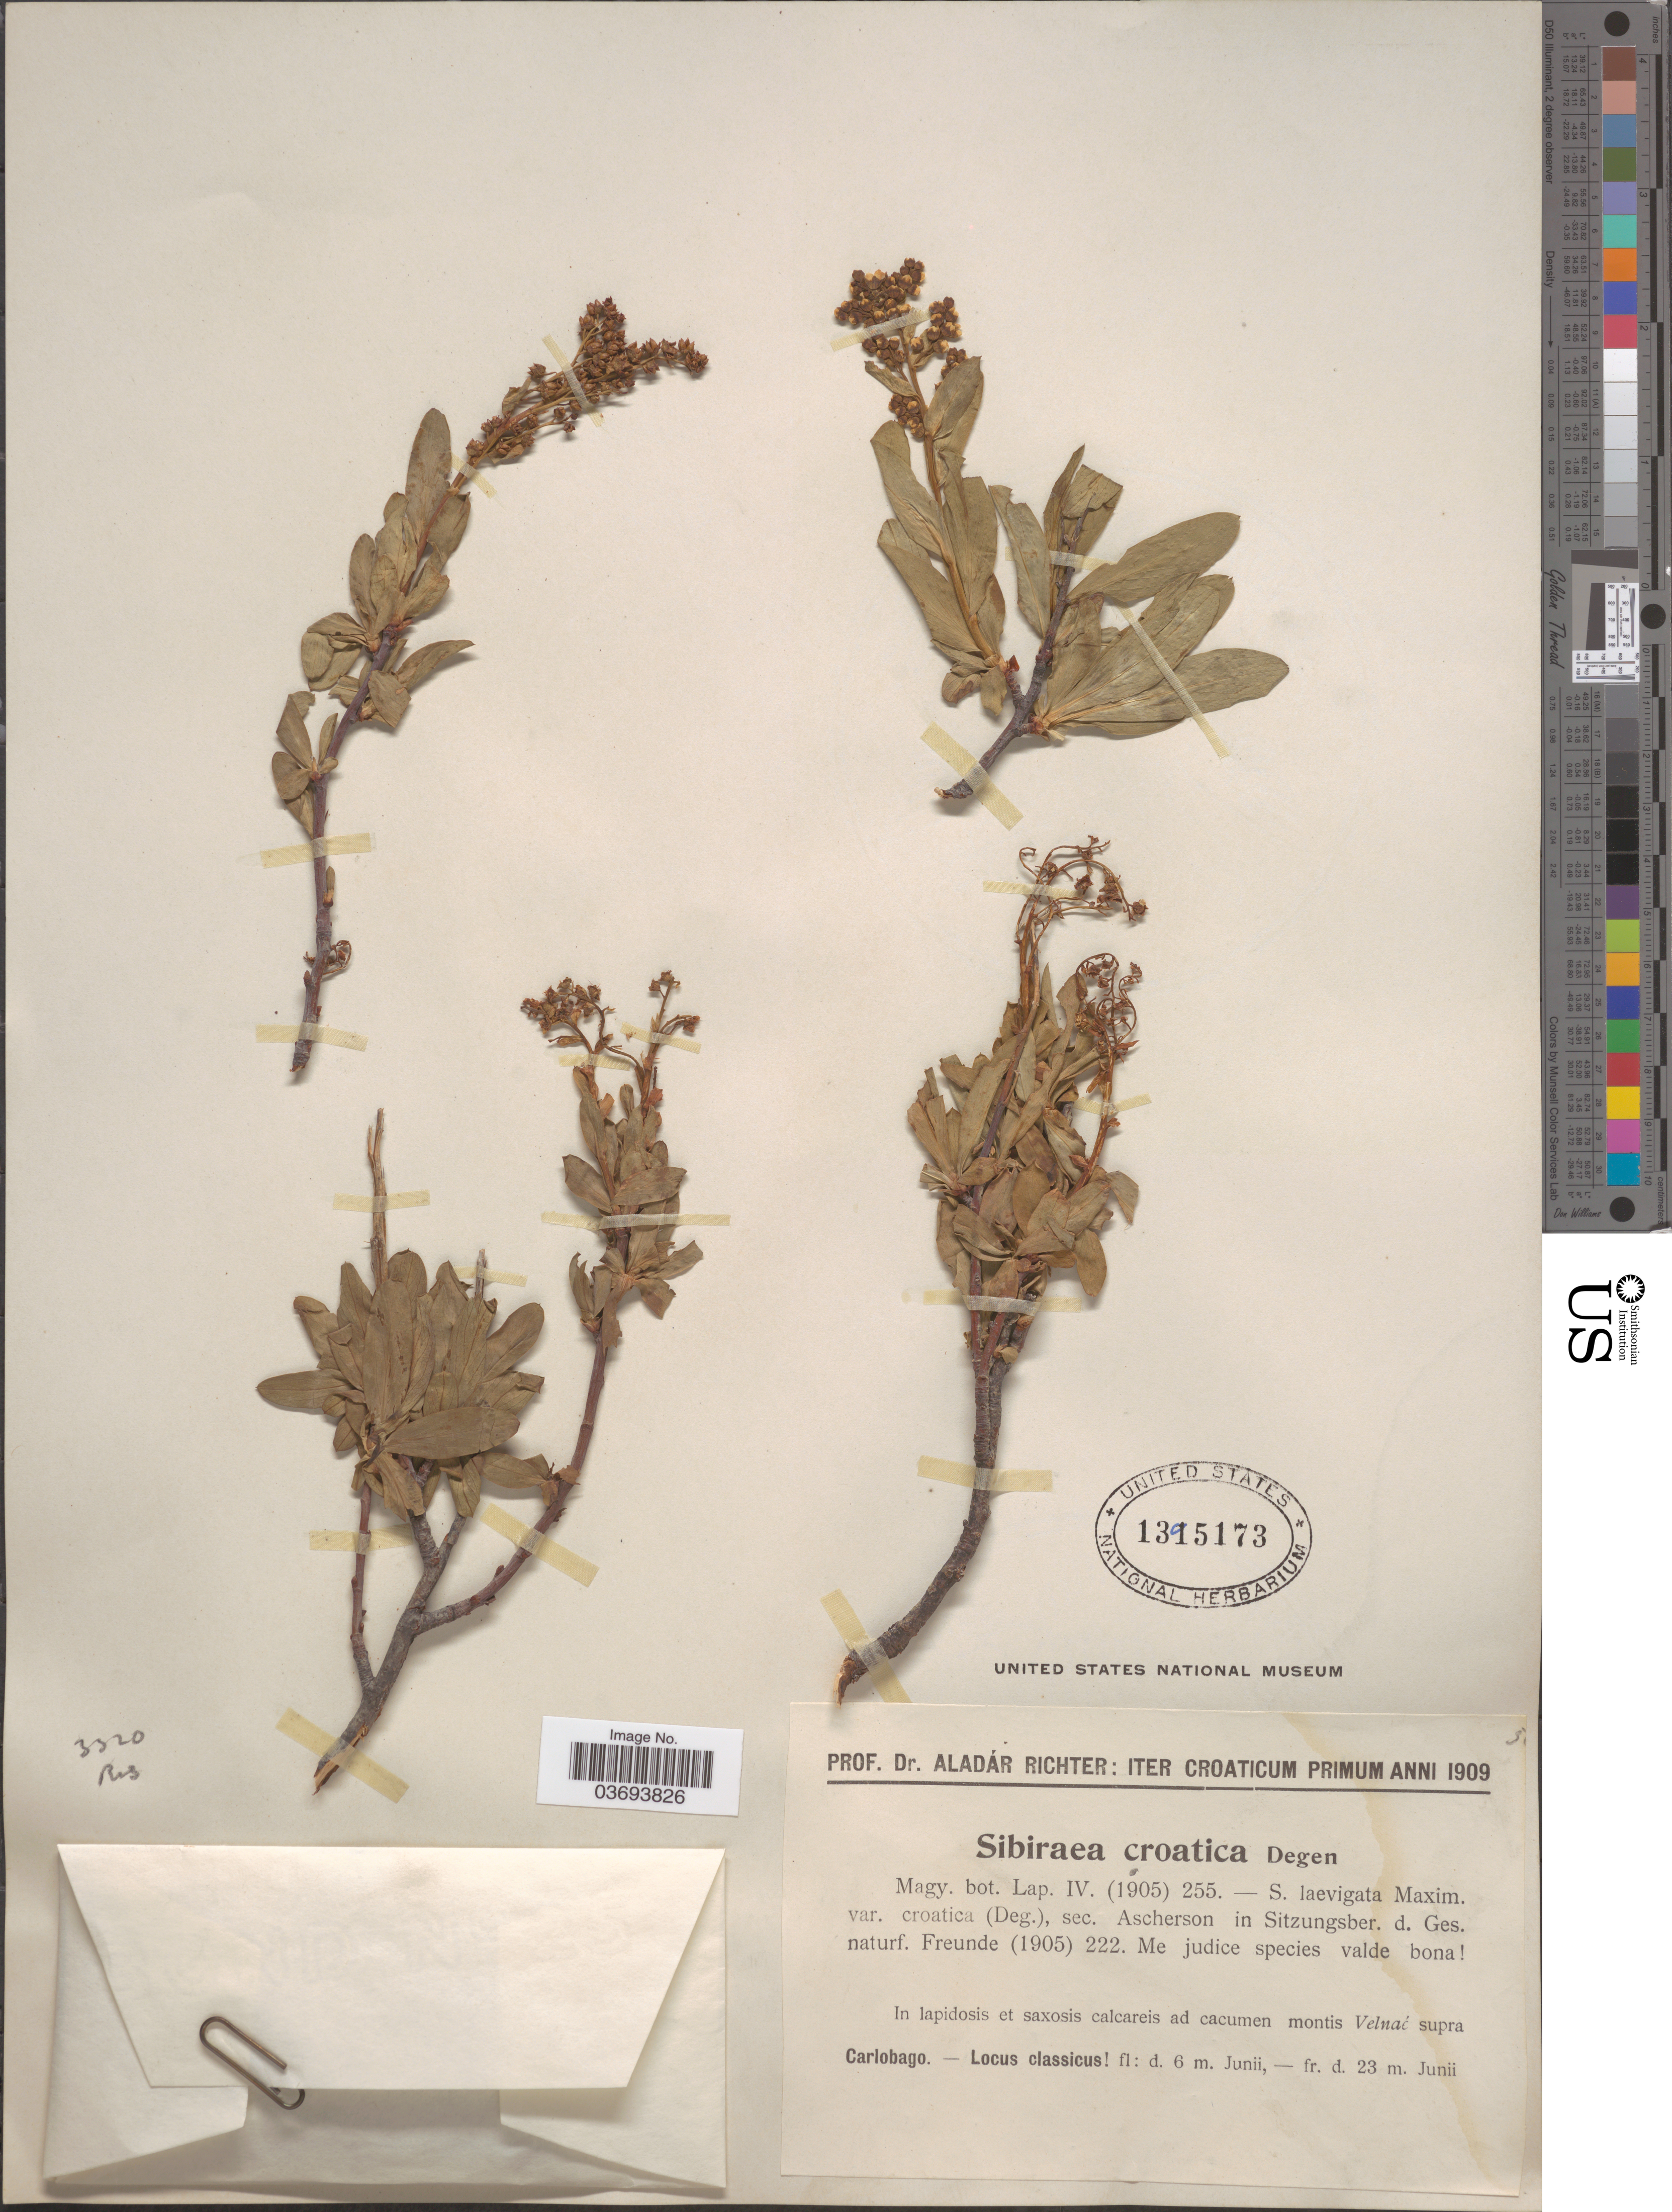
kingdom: Plantae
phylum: Tracheophyta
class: Magnoliopsida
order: Rosales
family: Rosaceae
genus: Sibiraea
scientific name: Sibiraea croatica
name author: Degen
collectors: A. Richter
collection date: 1909-06-06/1909-06-23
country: Croatia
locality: In lapidosis et saxosis calcareis ad cacumen montis Velnaç supra. Carlobago.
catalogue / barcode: US 1395173